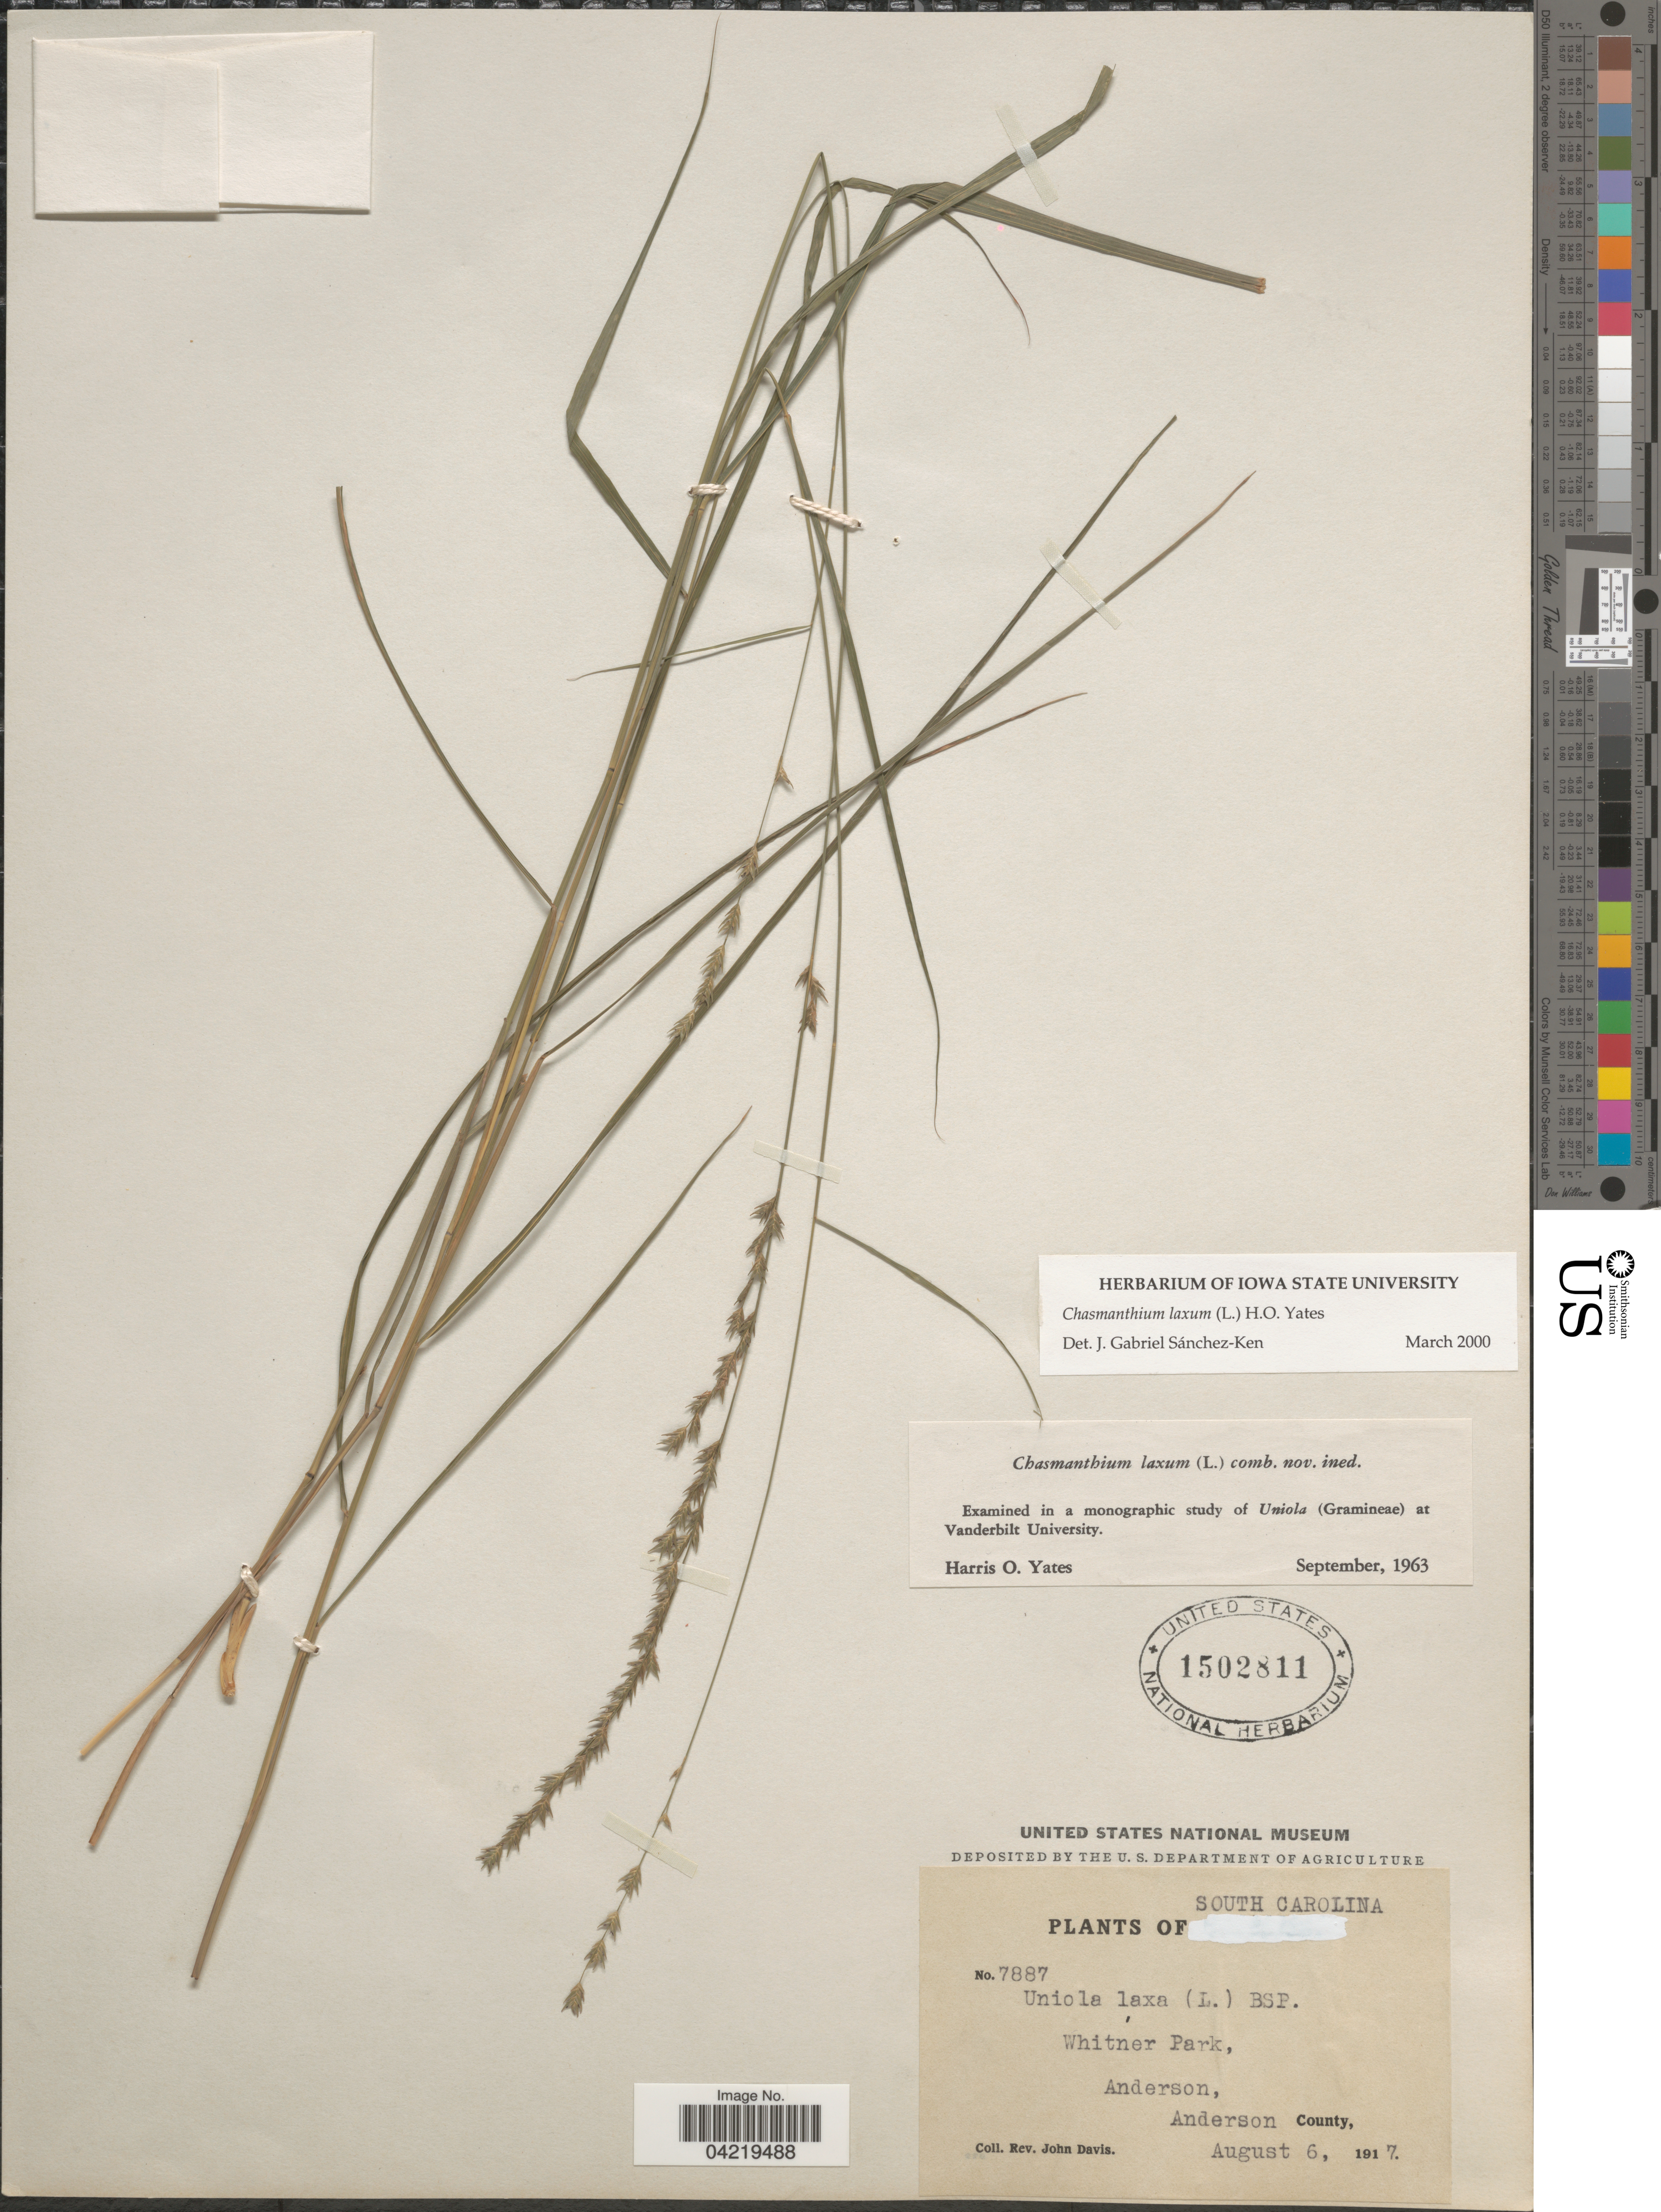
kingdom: Plantae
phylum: Tracheophyta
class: Liliopsida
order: Poales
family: Poaceae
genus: Chasmanthium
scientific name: Chasmanthium laxum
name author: (L.) H.O. Yates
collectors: J. Davis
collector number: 7887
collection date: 1917-08-06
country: United States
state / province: South Carolina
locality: Whitner Park, Anderson, Anderson County.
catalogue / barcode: US 1502811